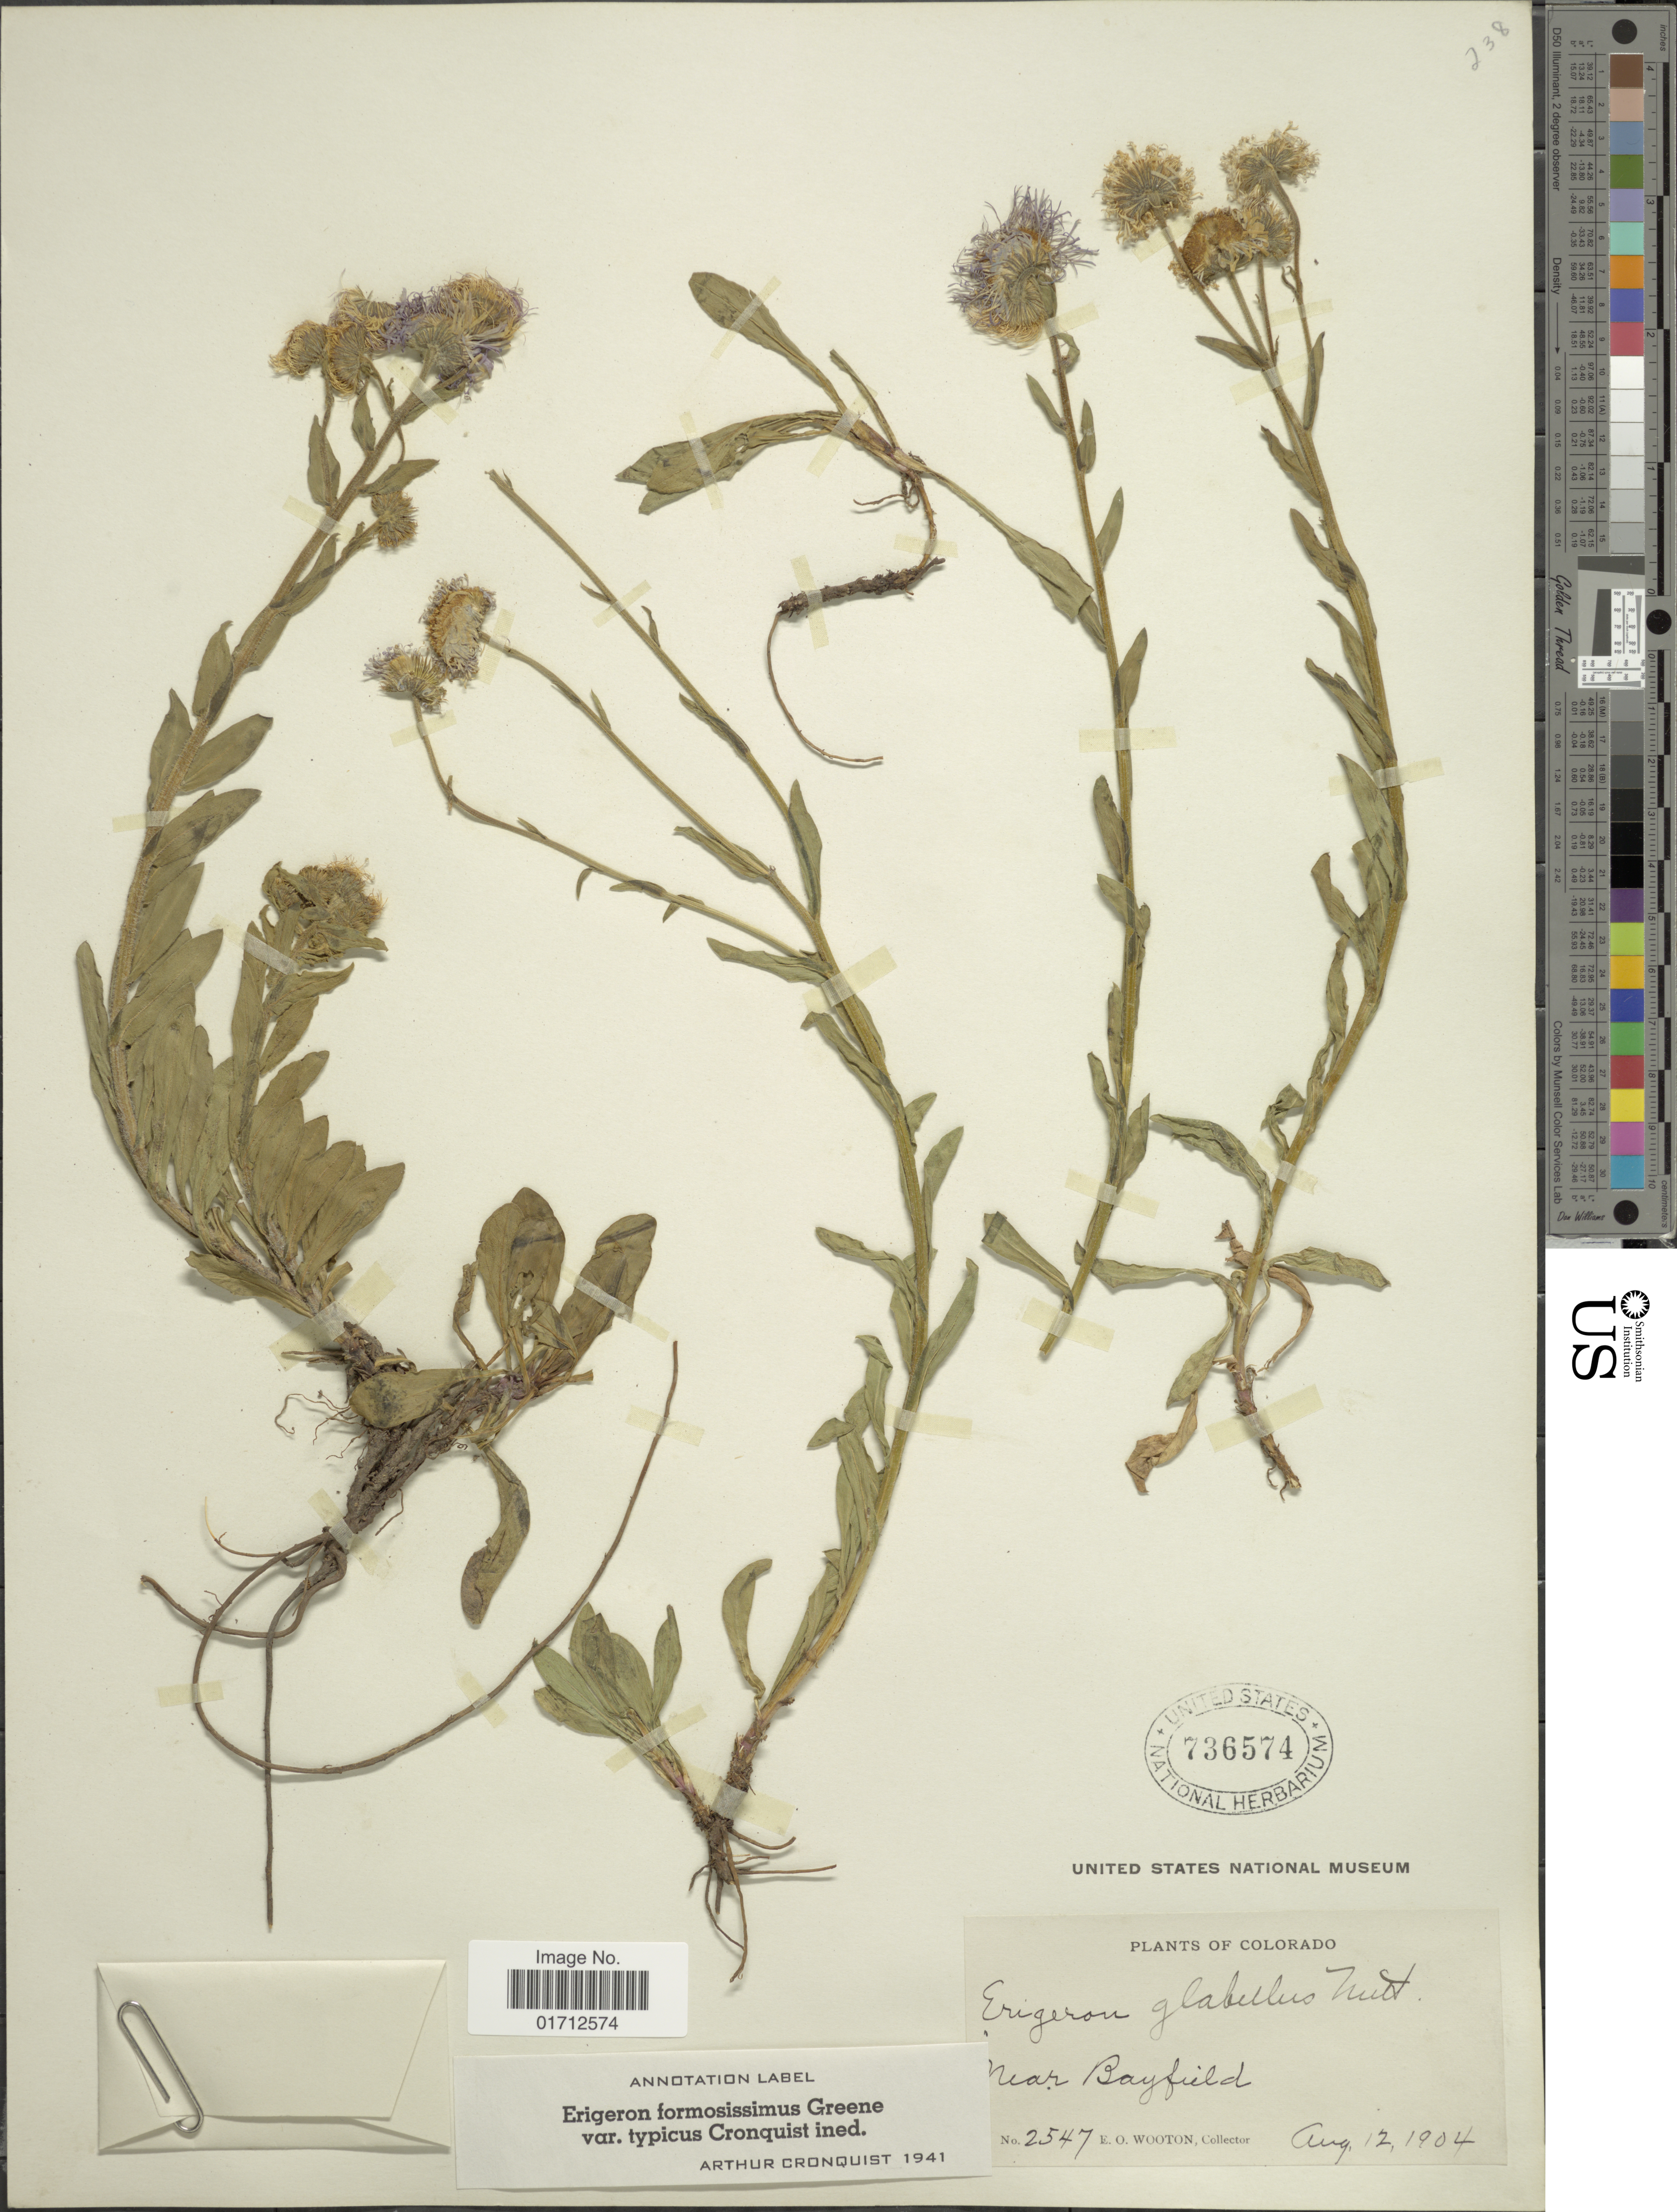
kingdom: Plantae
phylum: Tracheophyta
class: Magnoliopsida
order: Asterales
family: Asteraceae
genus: Erigeron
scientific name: Erigeron formosissimus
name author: Greene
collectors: E. O. Wooton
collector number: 2547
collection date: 1904-08-12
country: United States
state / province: Colorado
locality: Near Bayfield.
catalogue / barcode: US 736574